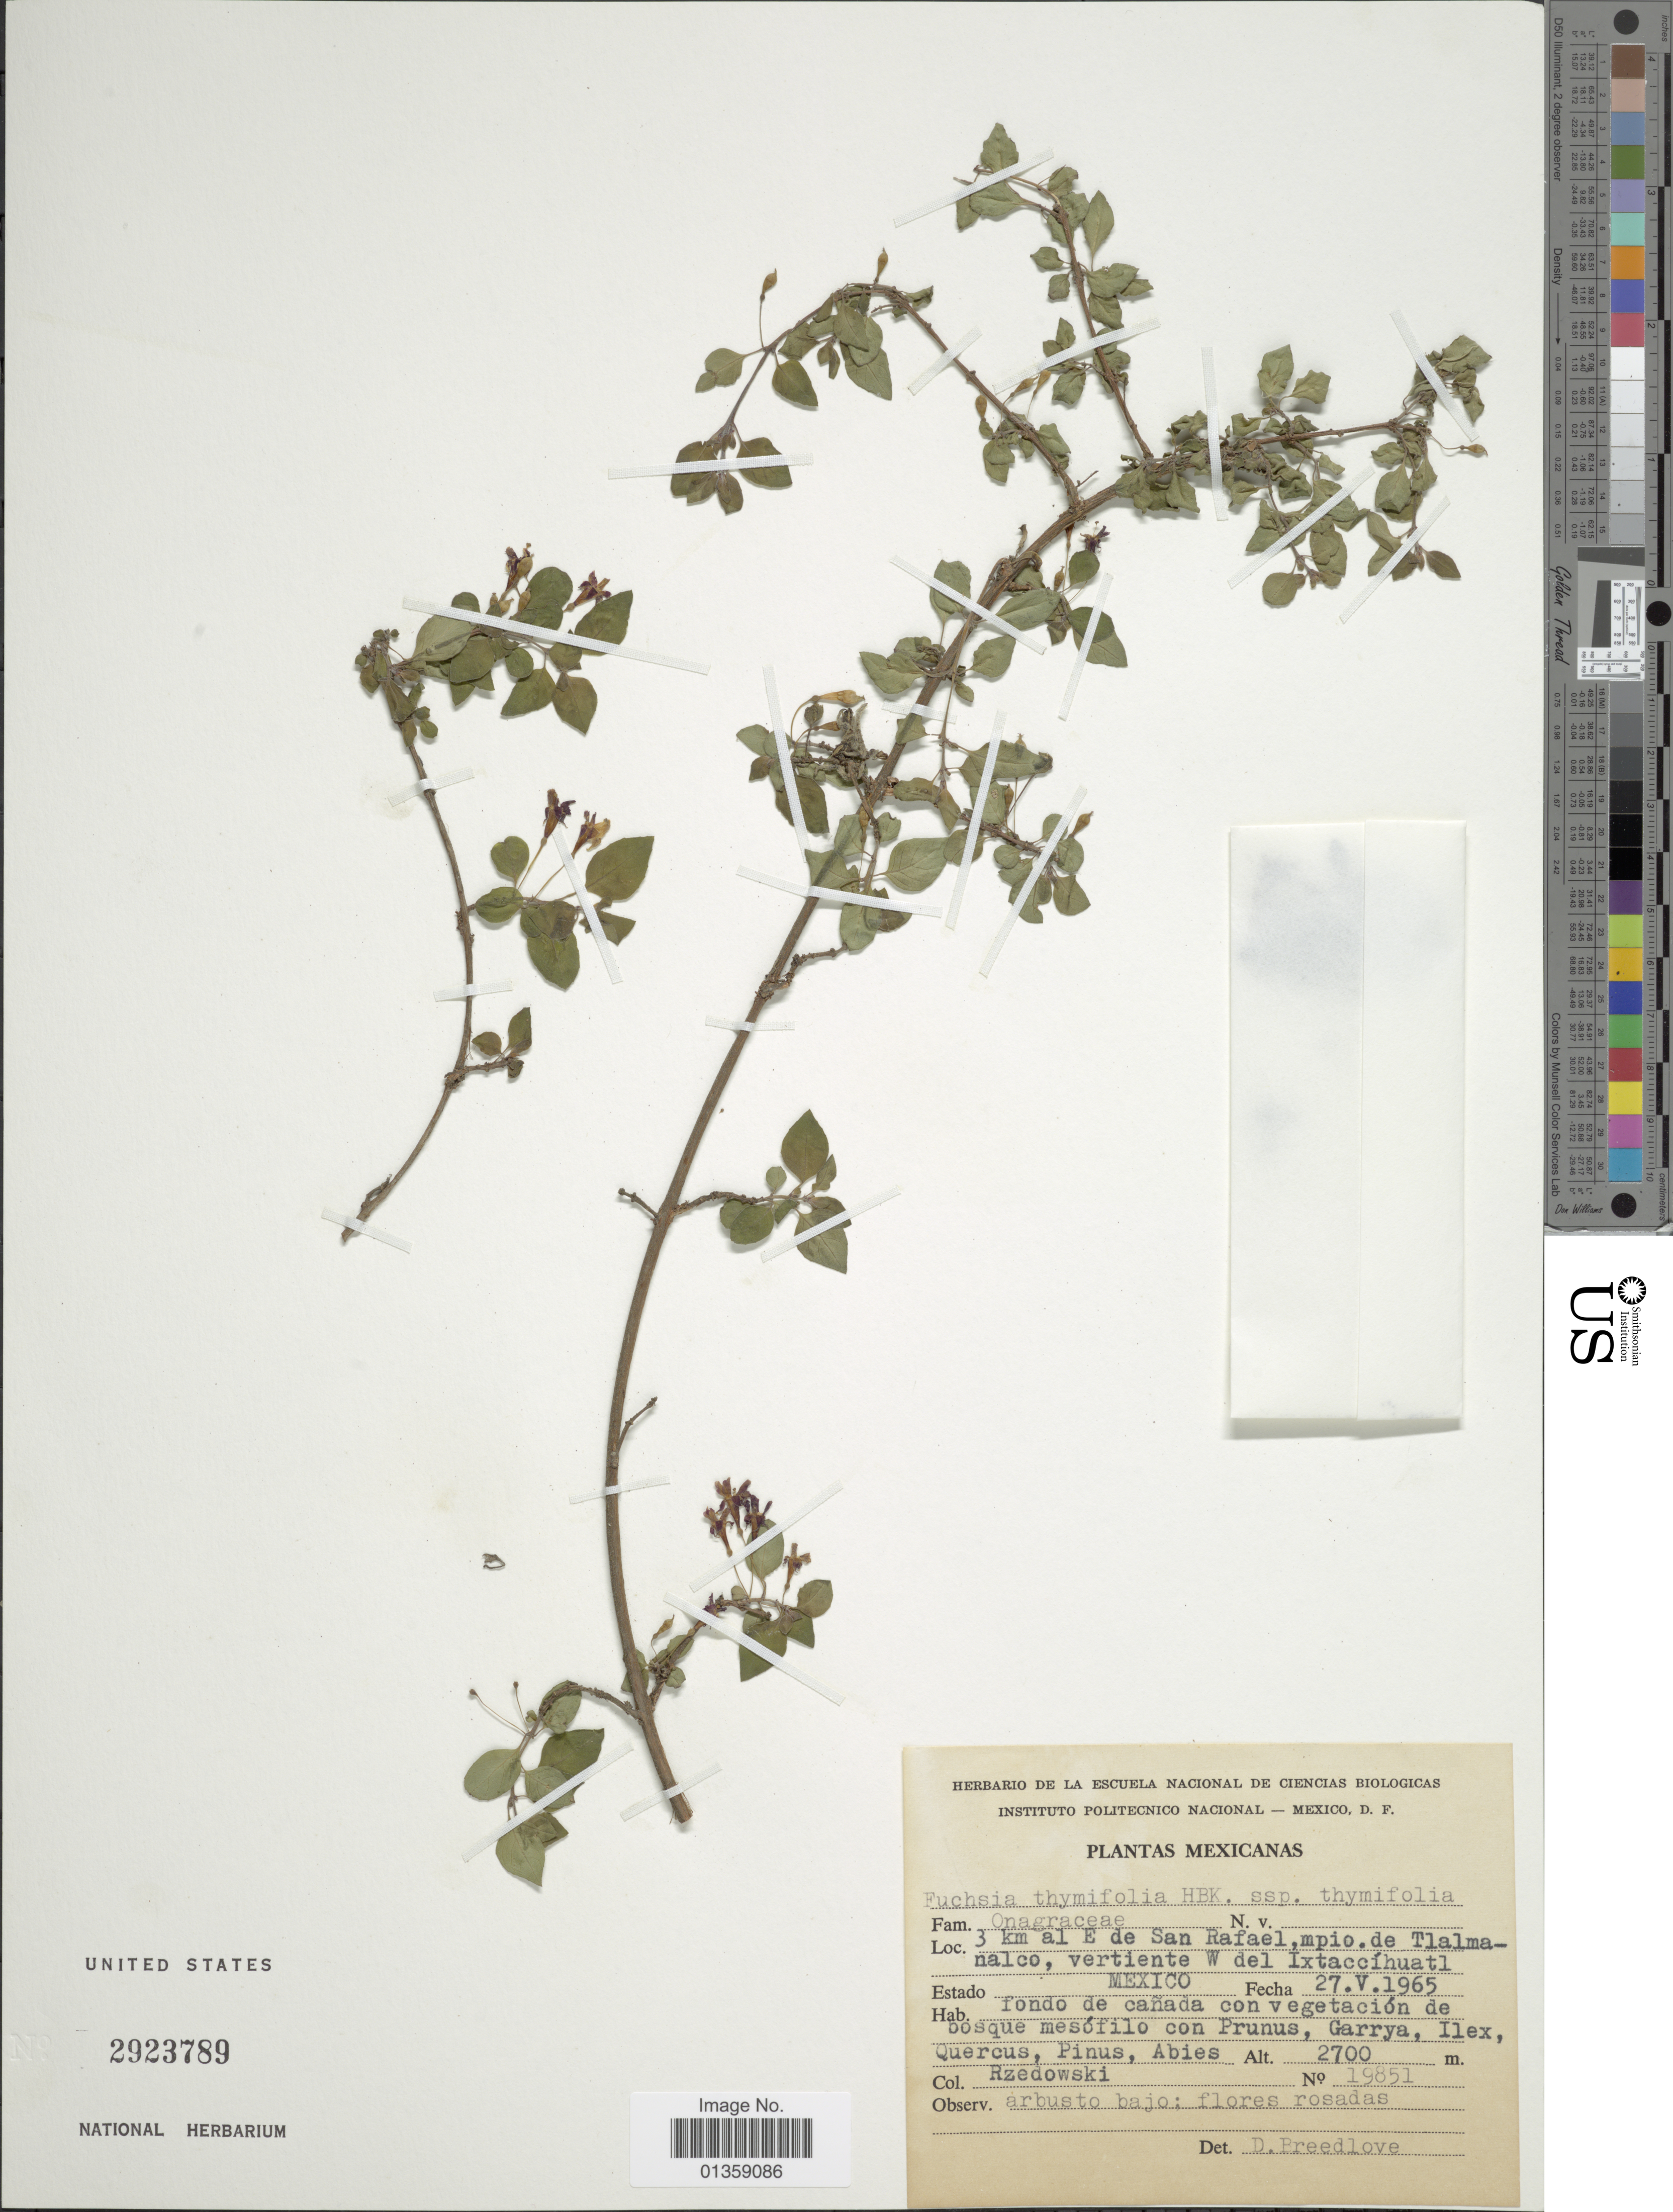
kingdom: Plantae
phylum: Tracheophyta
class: Magnoliopsida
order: Myrtales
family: Onagraceae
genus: Fuchsia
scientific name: Fuchsia thymifolia subsp. thymifolia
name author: Kunth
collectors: Rzedowski, --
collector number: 19851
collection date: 1965-05-27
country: Mexico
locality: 3 km al E de San Rafael, mpio. de Tlalmanalco, vertiente W del Ixtaccíhuati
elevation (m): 2700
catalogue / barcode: US 2923789